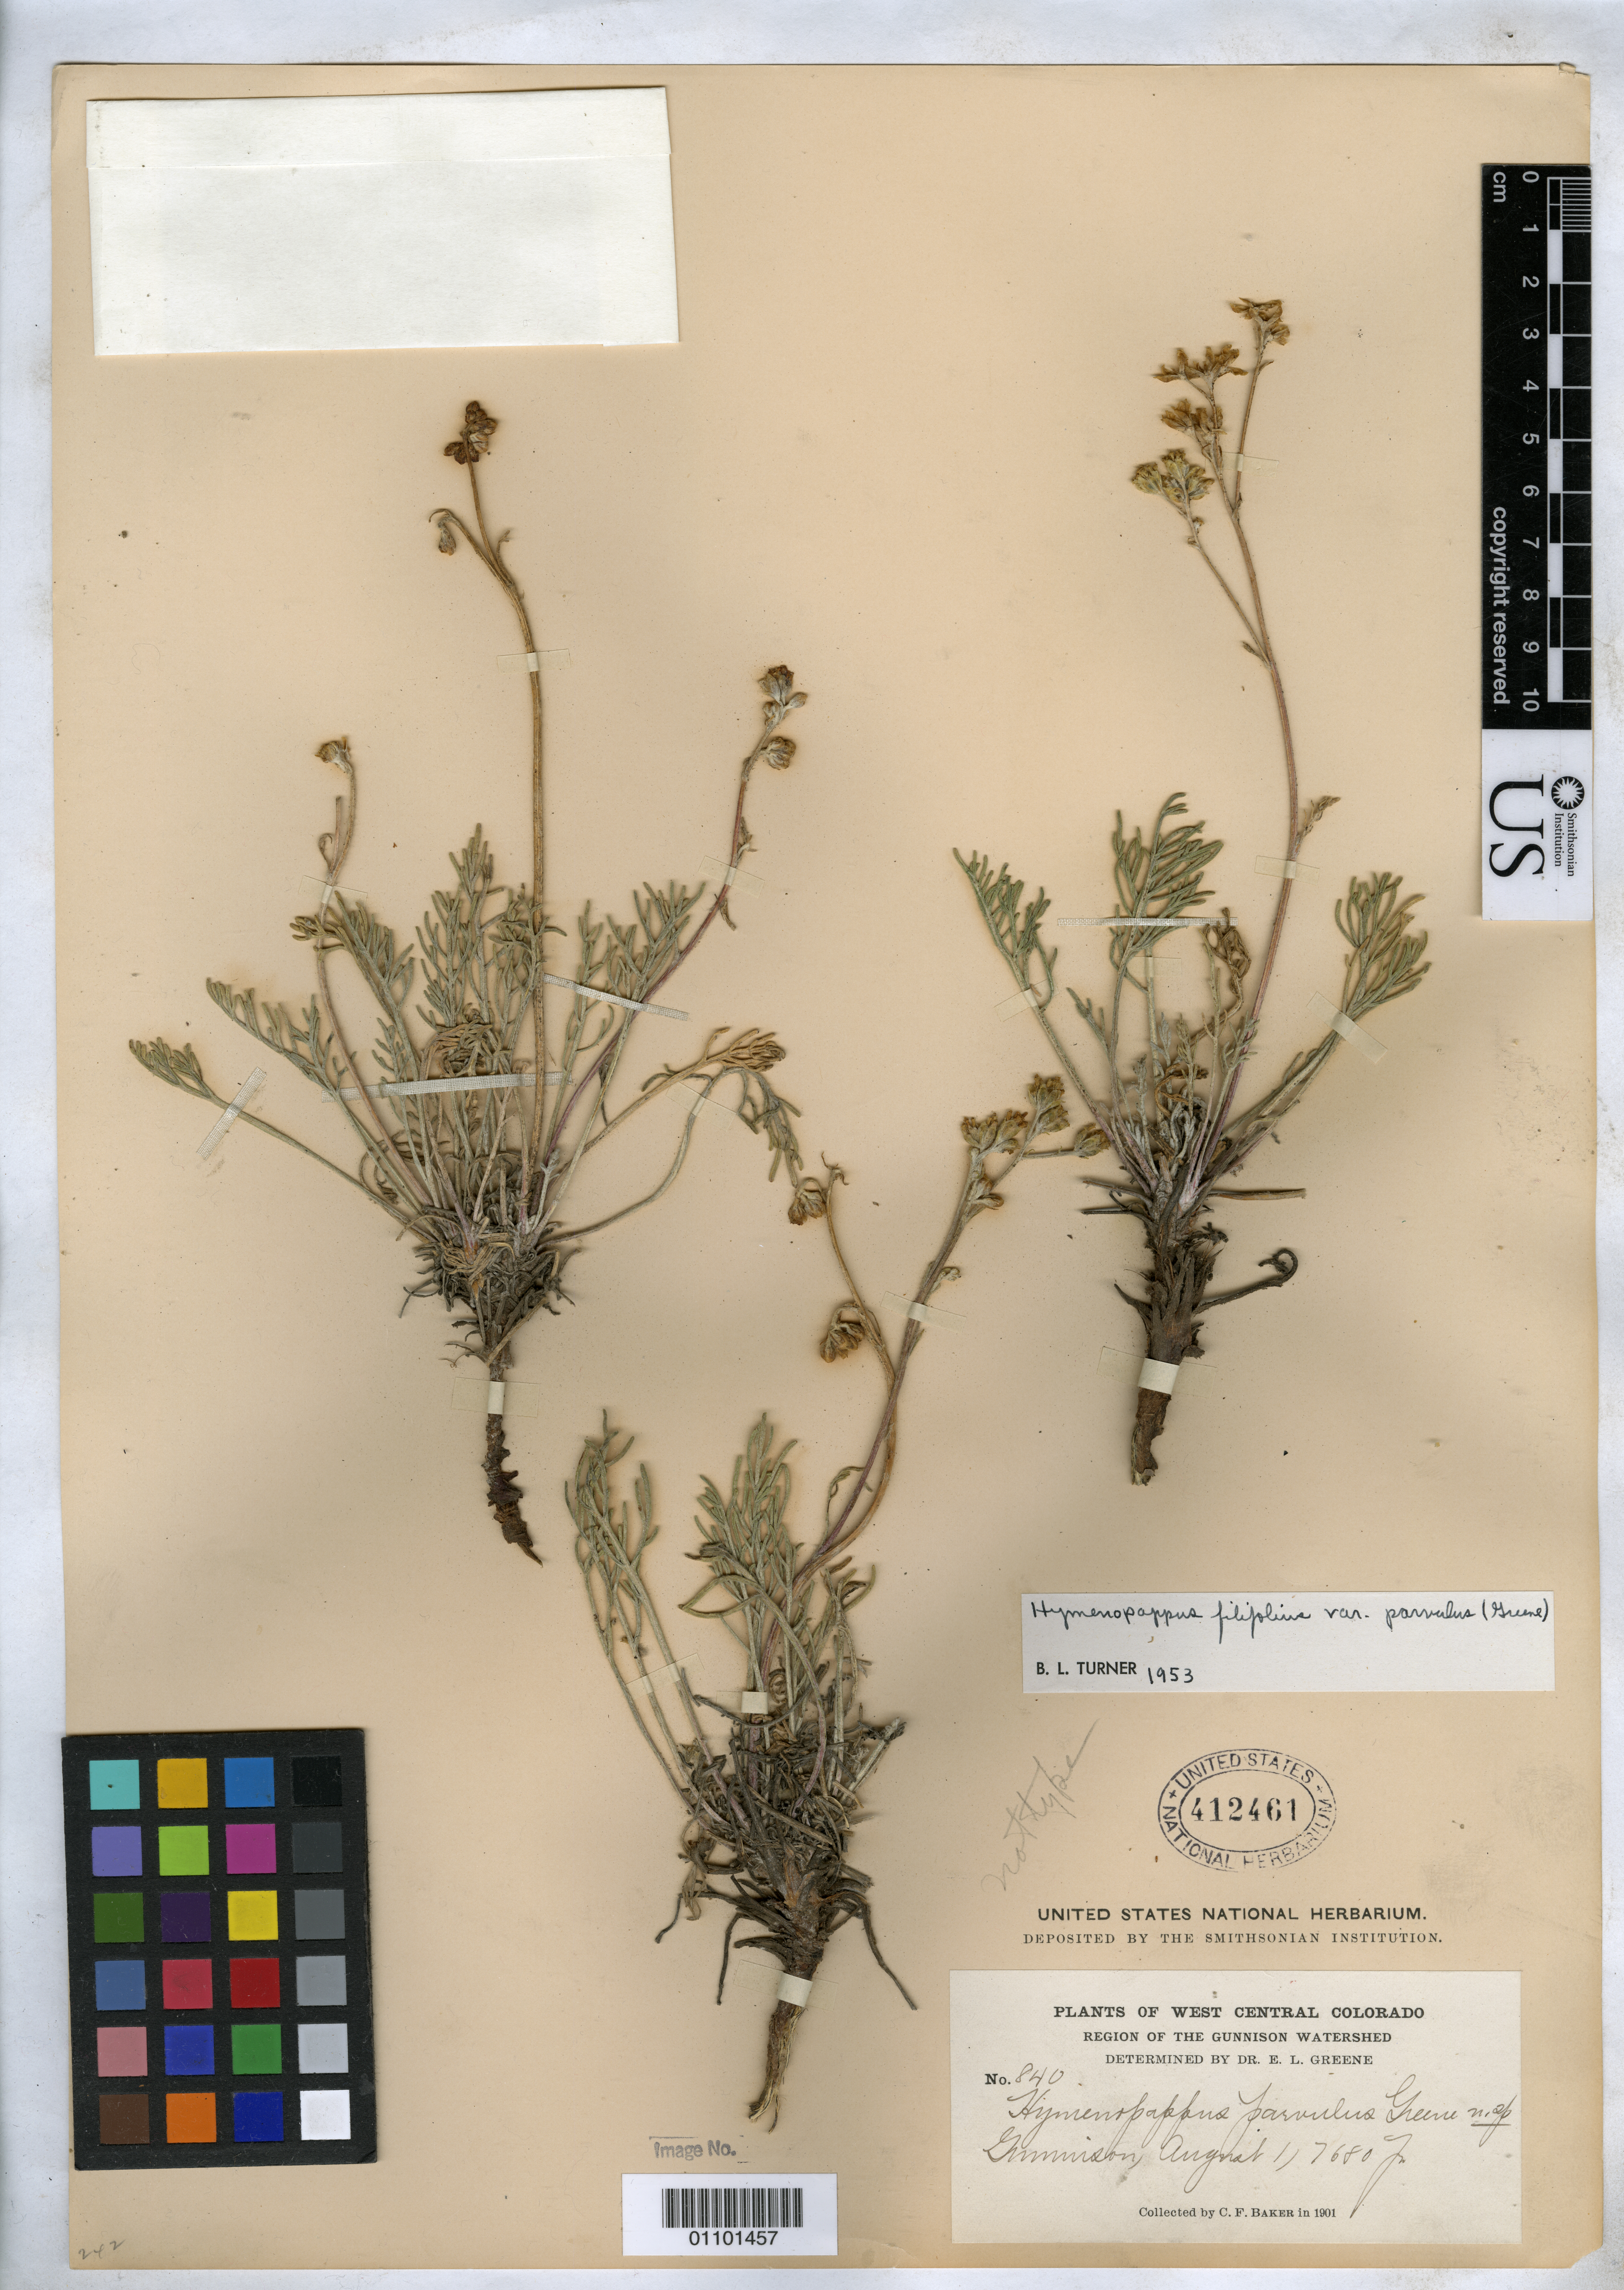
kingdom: Plantae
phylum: Tracheophyta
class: Magnoliopsida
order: Asterales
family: Asteraceae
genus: Hymenopappus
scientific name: Hymenopappus parvulus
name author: Greene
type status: Syntype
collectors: C. F. Baker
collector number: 840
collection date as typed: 1 Aug 1901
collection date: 1901-08-01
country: United States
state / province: Colorado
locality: West Central Colorado, Gunnison.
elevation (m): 2341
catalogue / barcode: US 412461